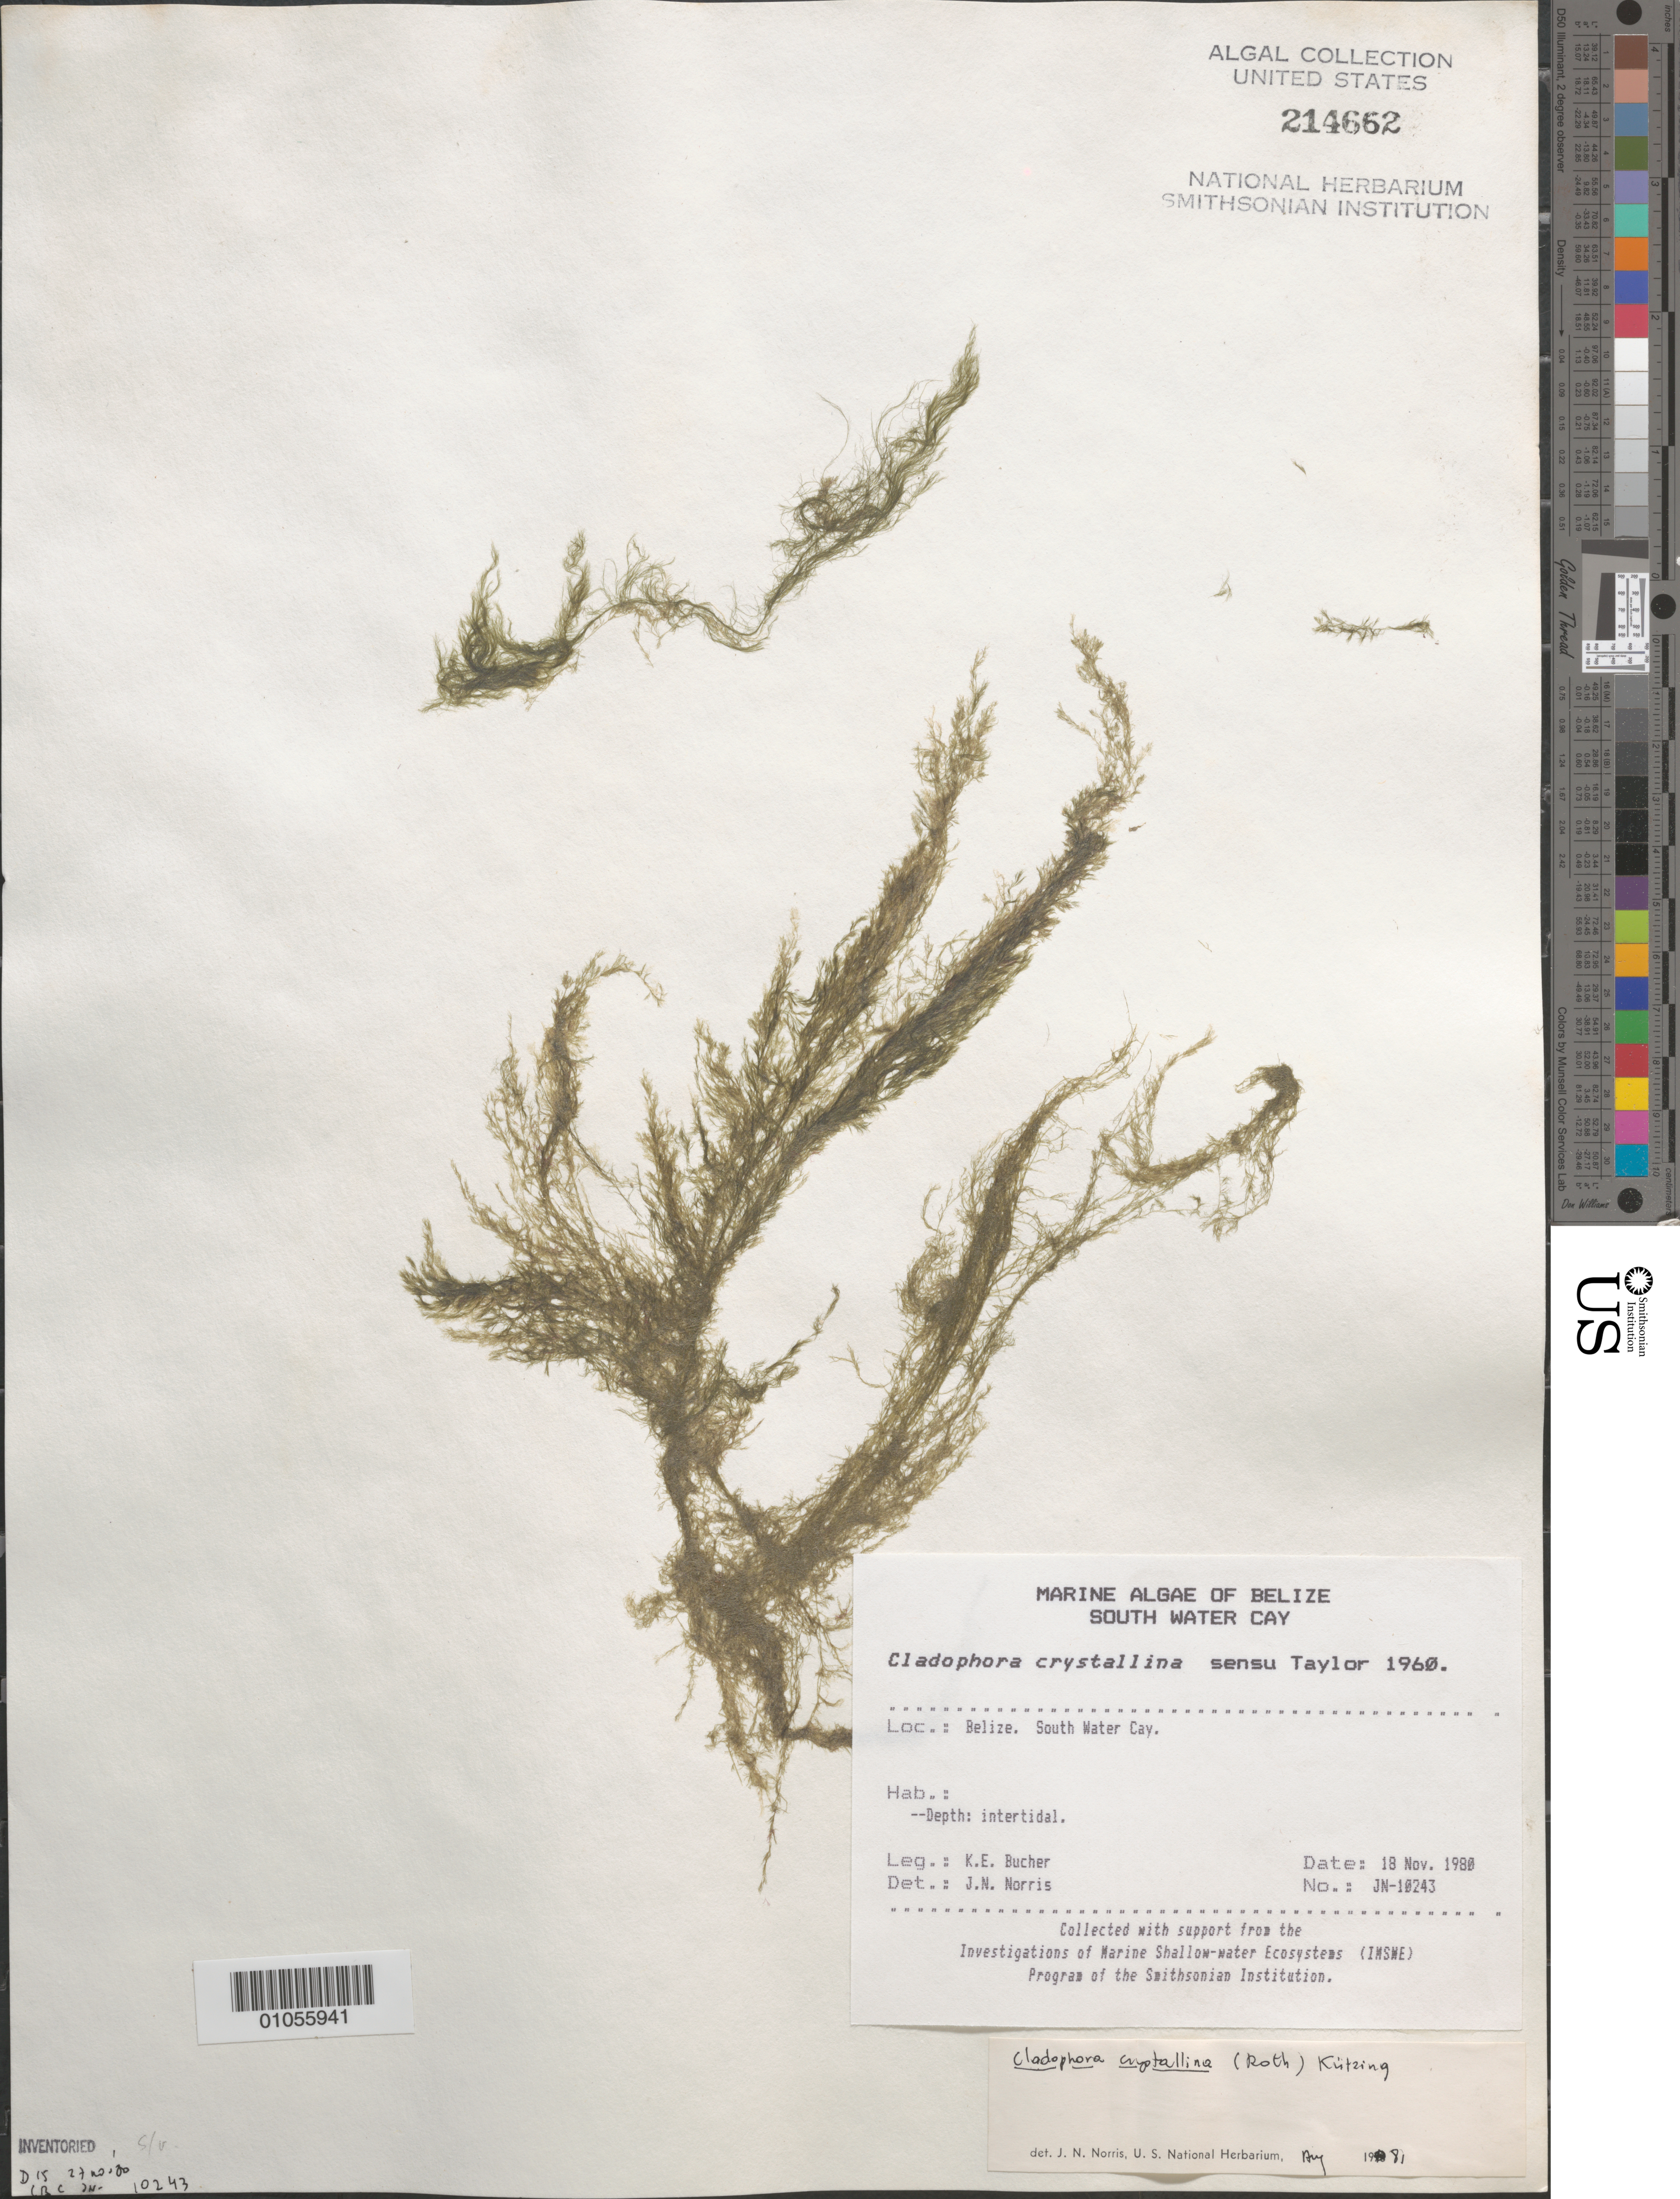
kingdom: Plantae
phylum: Chlorophyta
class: Ulvophyceae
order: Cladophorales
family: Cladophoraceae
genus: Cladophora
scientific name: Cladophora crystallina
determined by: Norris, James N.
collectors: K. E. Bucher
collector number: JN-10243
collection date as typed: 18 Nov 1980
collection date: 1980-11-18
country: Belize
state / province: Stann Creek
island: South Water Cay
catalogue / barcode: US 214662